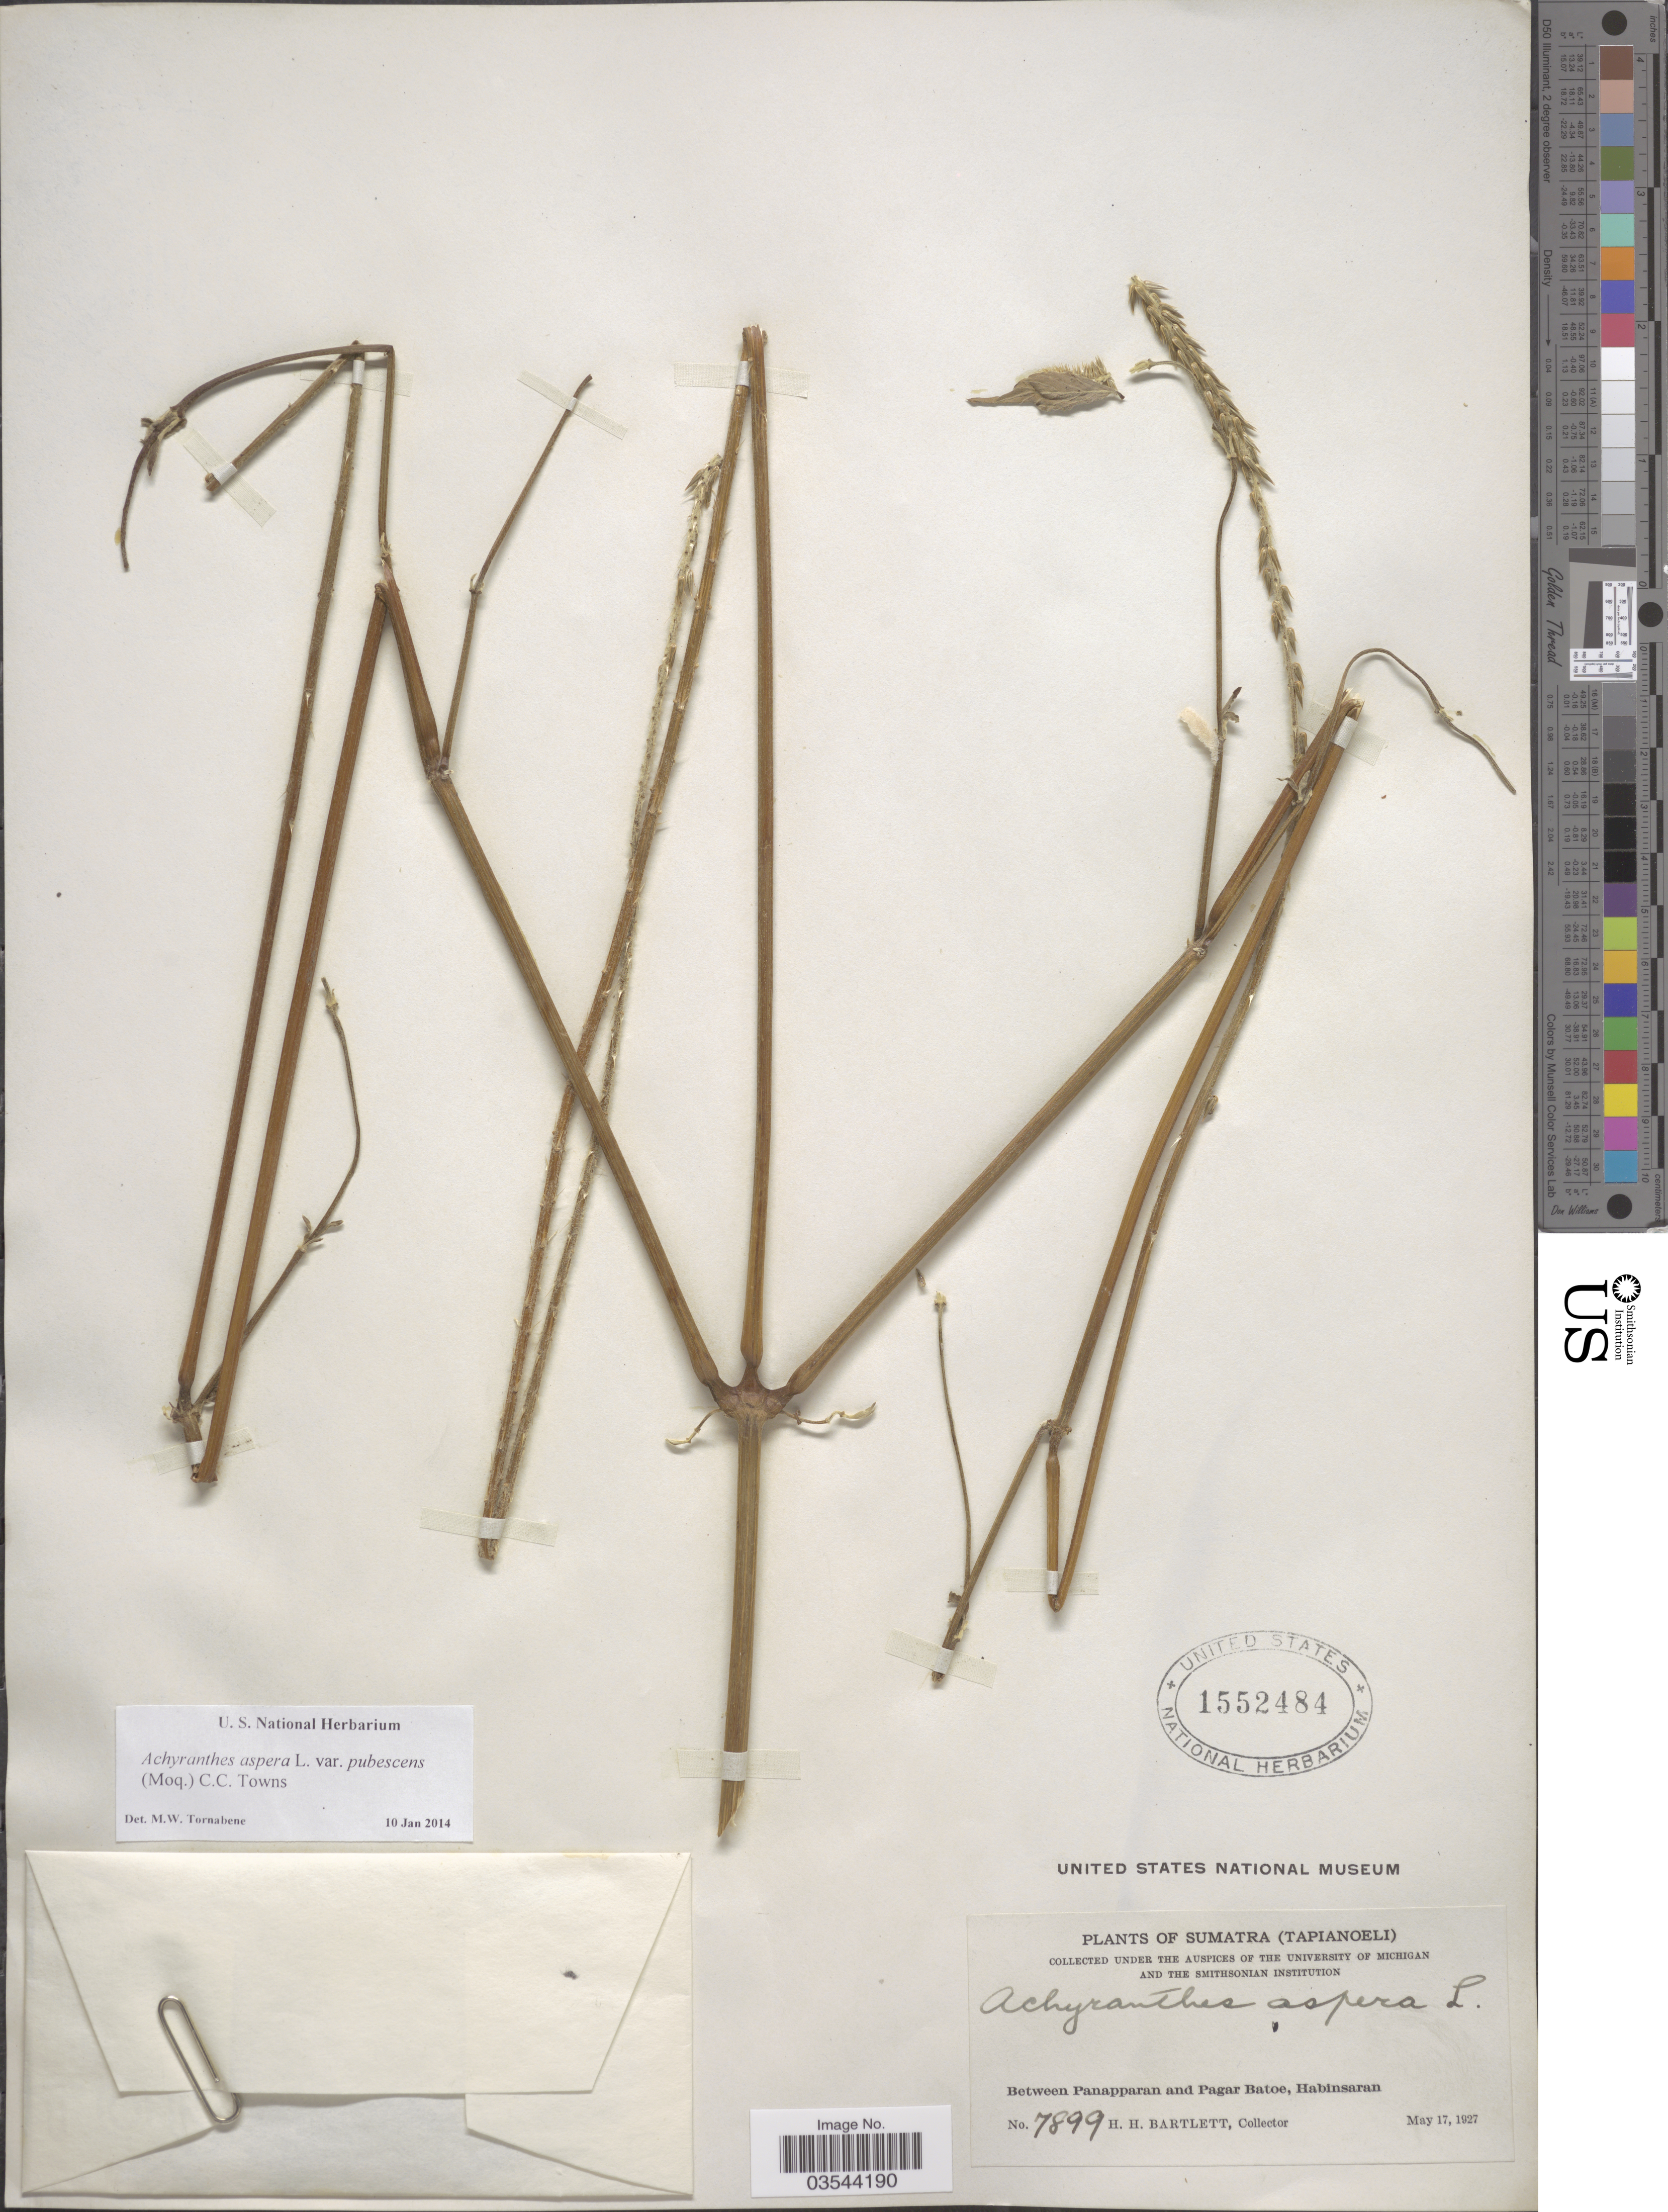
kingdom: Plantae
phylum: Tracheophyta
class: Magnoliopsida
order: Caryophyllales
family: Amaranthaceae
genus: Achyranthes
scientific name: Achyranthes aspera var. pubescens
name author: (Moq.) M. Gómez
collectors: H. H. Bartlett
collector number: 7899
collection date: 1927-05-17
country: Indonesia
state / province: Sumatra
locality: Sumatra (Tapianoeli). Between Panapparan and Pagar Batoe, Habinsaran.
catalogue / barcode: US 1552484